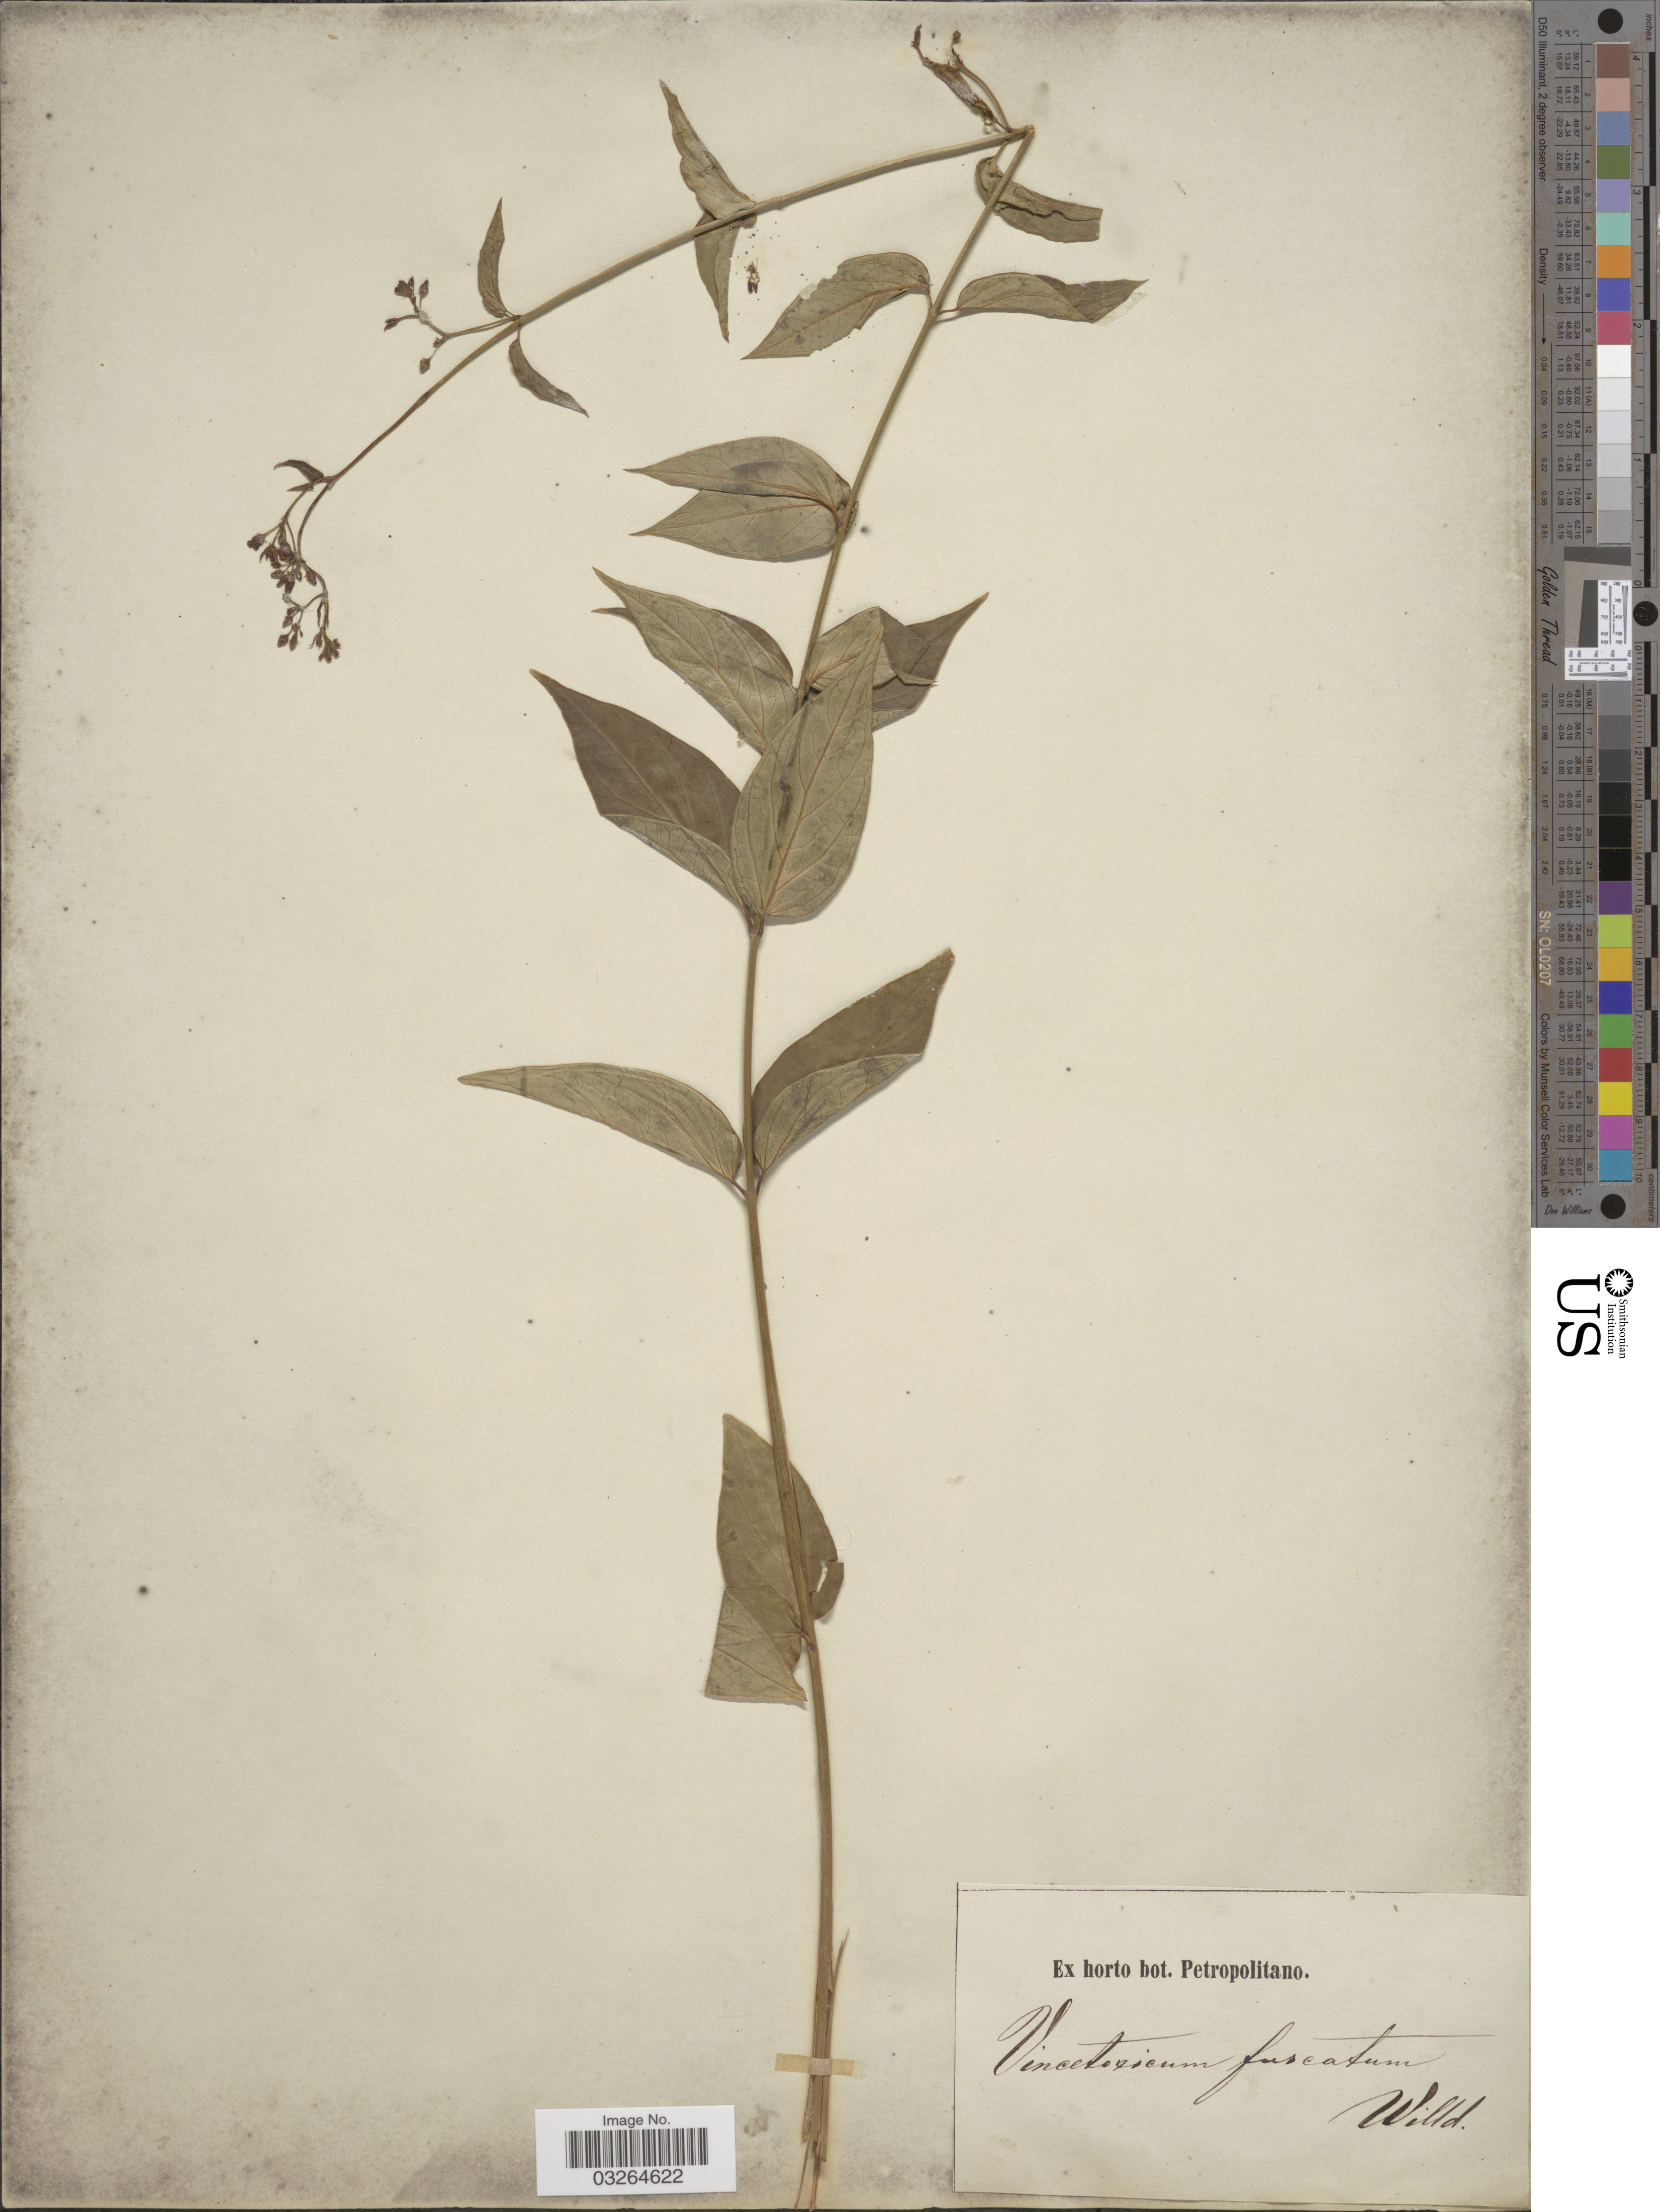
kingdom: Plantae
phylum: Tracheophyta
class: Magnoliopsida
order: Gentianales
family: Apocynaceae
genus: Cynanchum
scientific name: Cynanchum fuscatum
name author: (Hornem.) Link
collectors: ex Horto Bot. Petropolitano